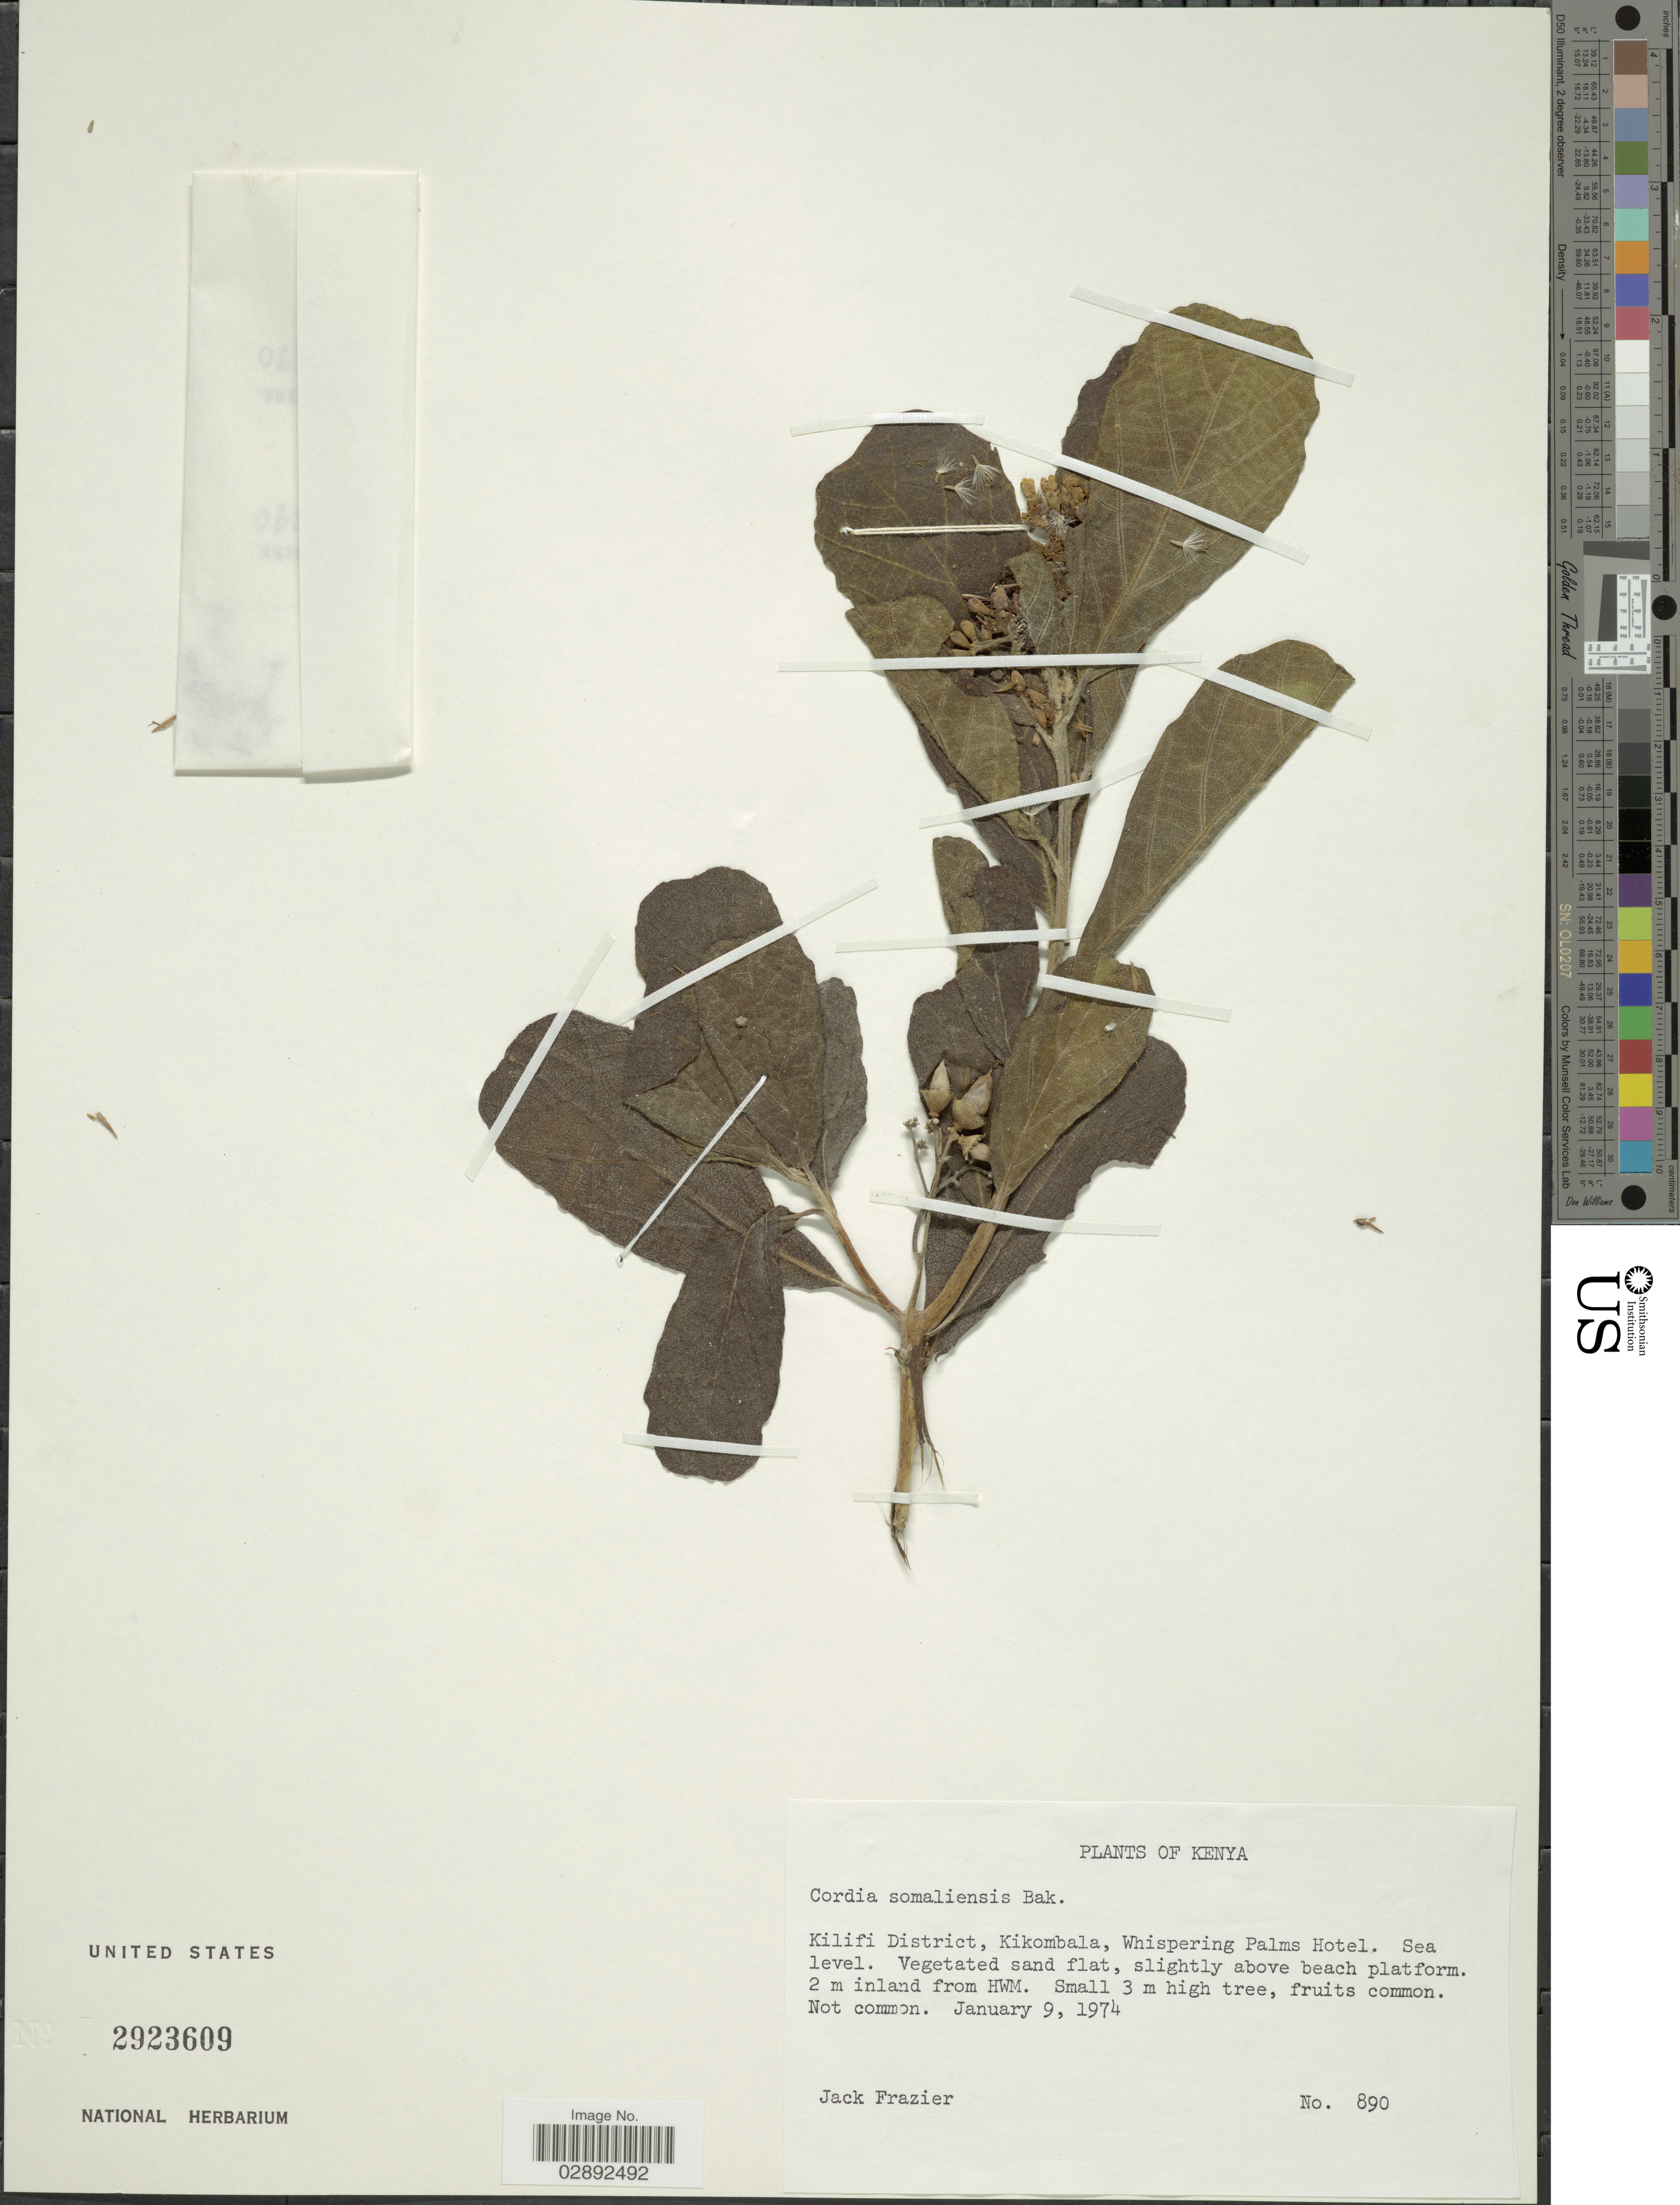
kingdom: Plantae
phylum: Tracheophyta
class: Magnoliopsida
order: Boraginales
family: Cordiaceae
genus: Cordia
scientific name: Cordia somaliensis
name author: Baker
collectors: J. Frazier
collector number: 890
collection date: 1974-01-09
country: Kenya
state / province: Kilifi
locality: Kilifi District, Kikombala, Whispering Palms Hotel.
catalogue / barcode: US 2923609